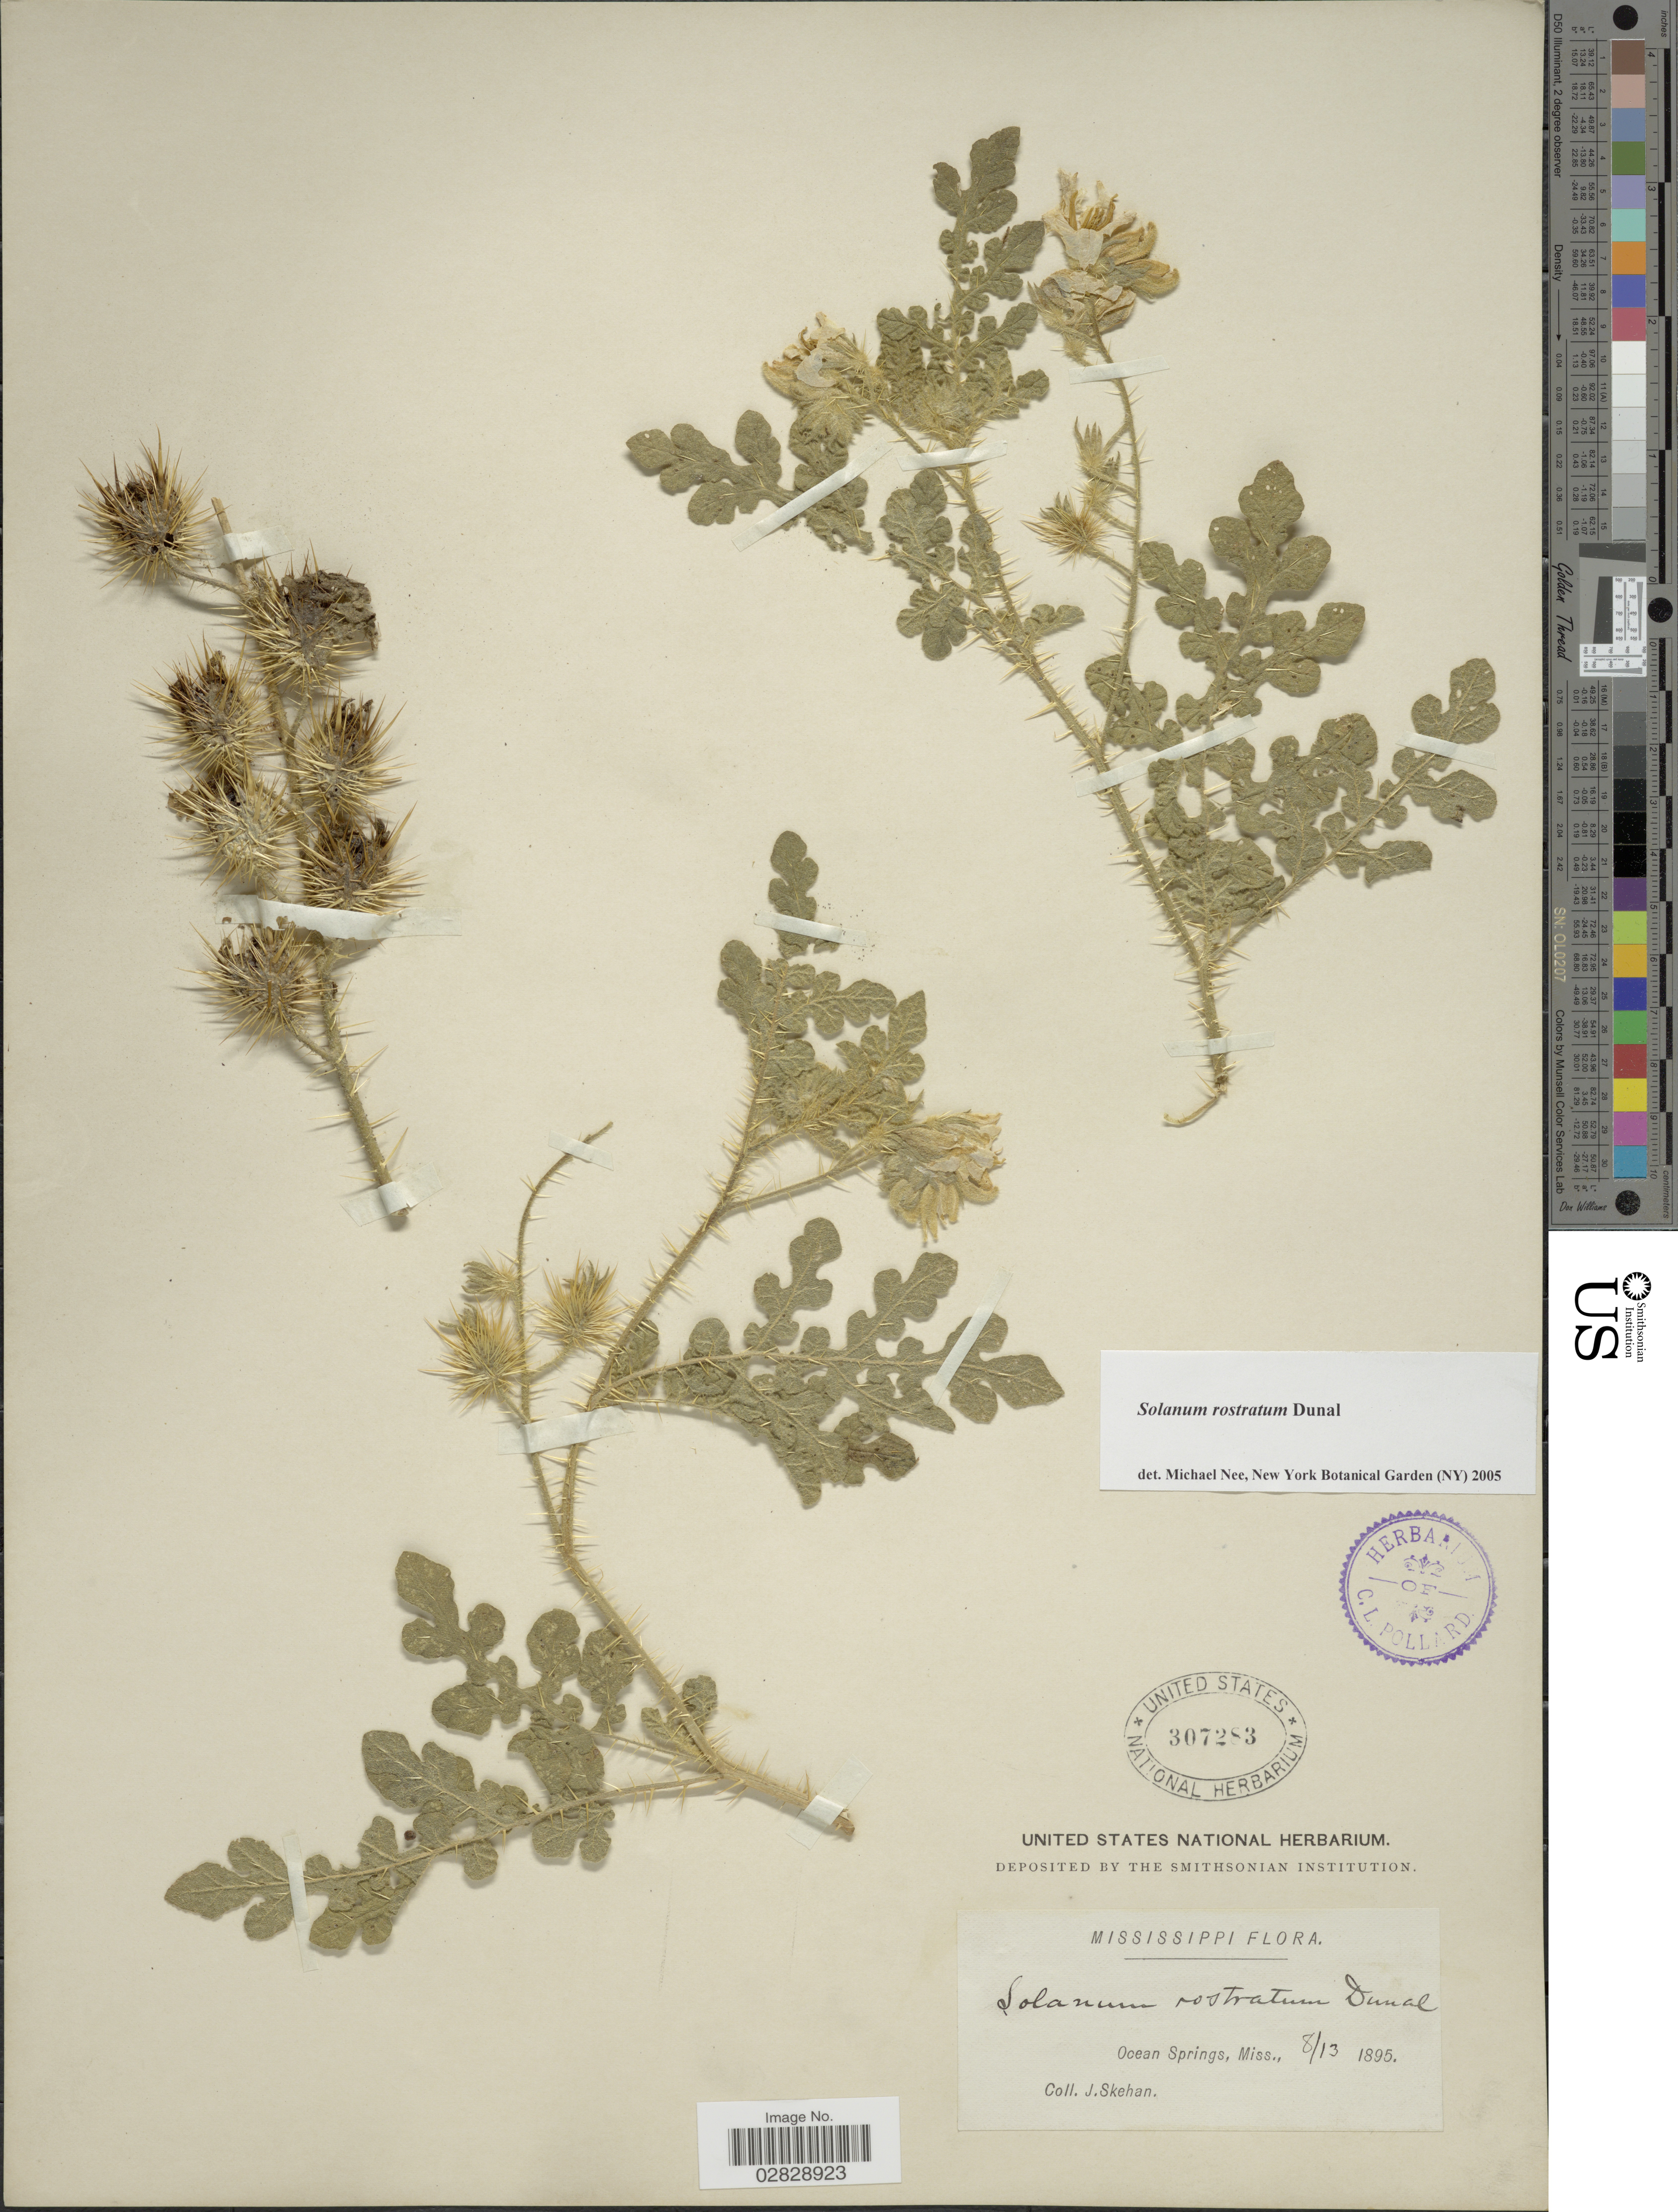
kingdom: Plantae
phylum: Tracheophyta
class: Magnoliopsida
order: Solanales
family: Solanaceae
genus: Solanum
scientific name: Solanum rostratum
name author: Dunal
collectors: J. Skehan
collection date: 1895-08-13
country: United States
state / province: Mississippi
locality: Ocean Springs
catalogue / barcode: US 307283